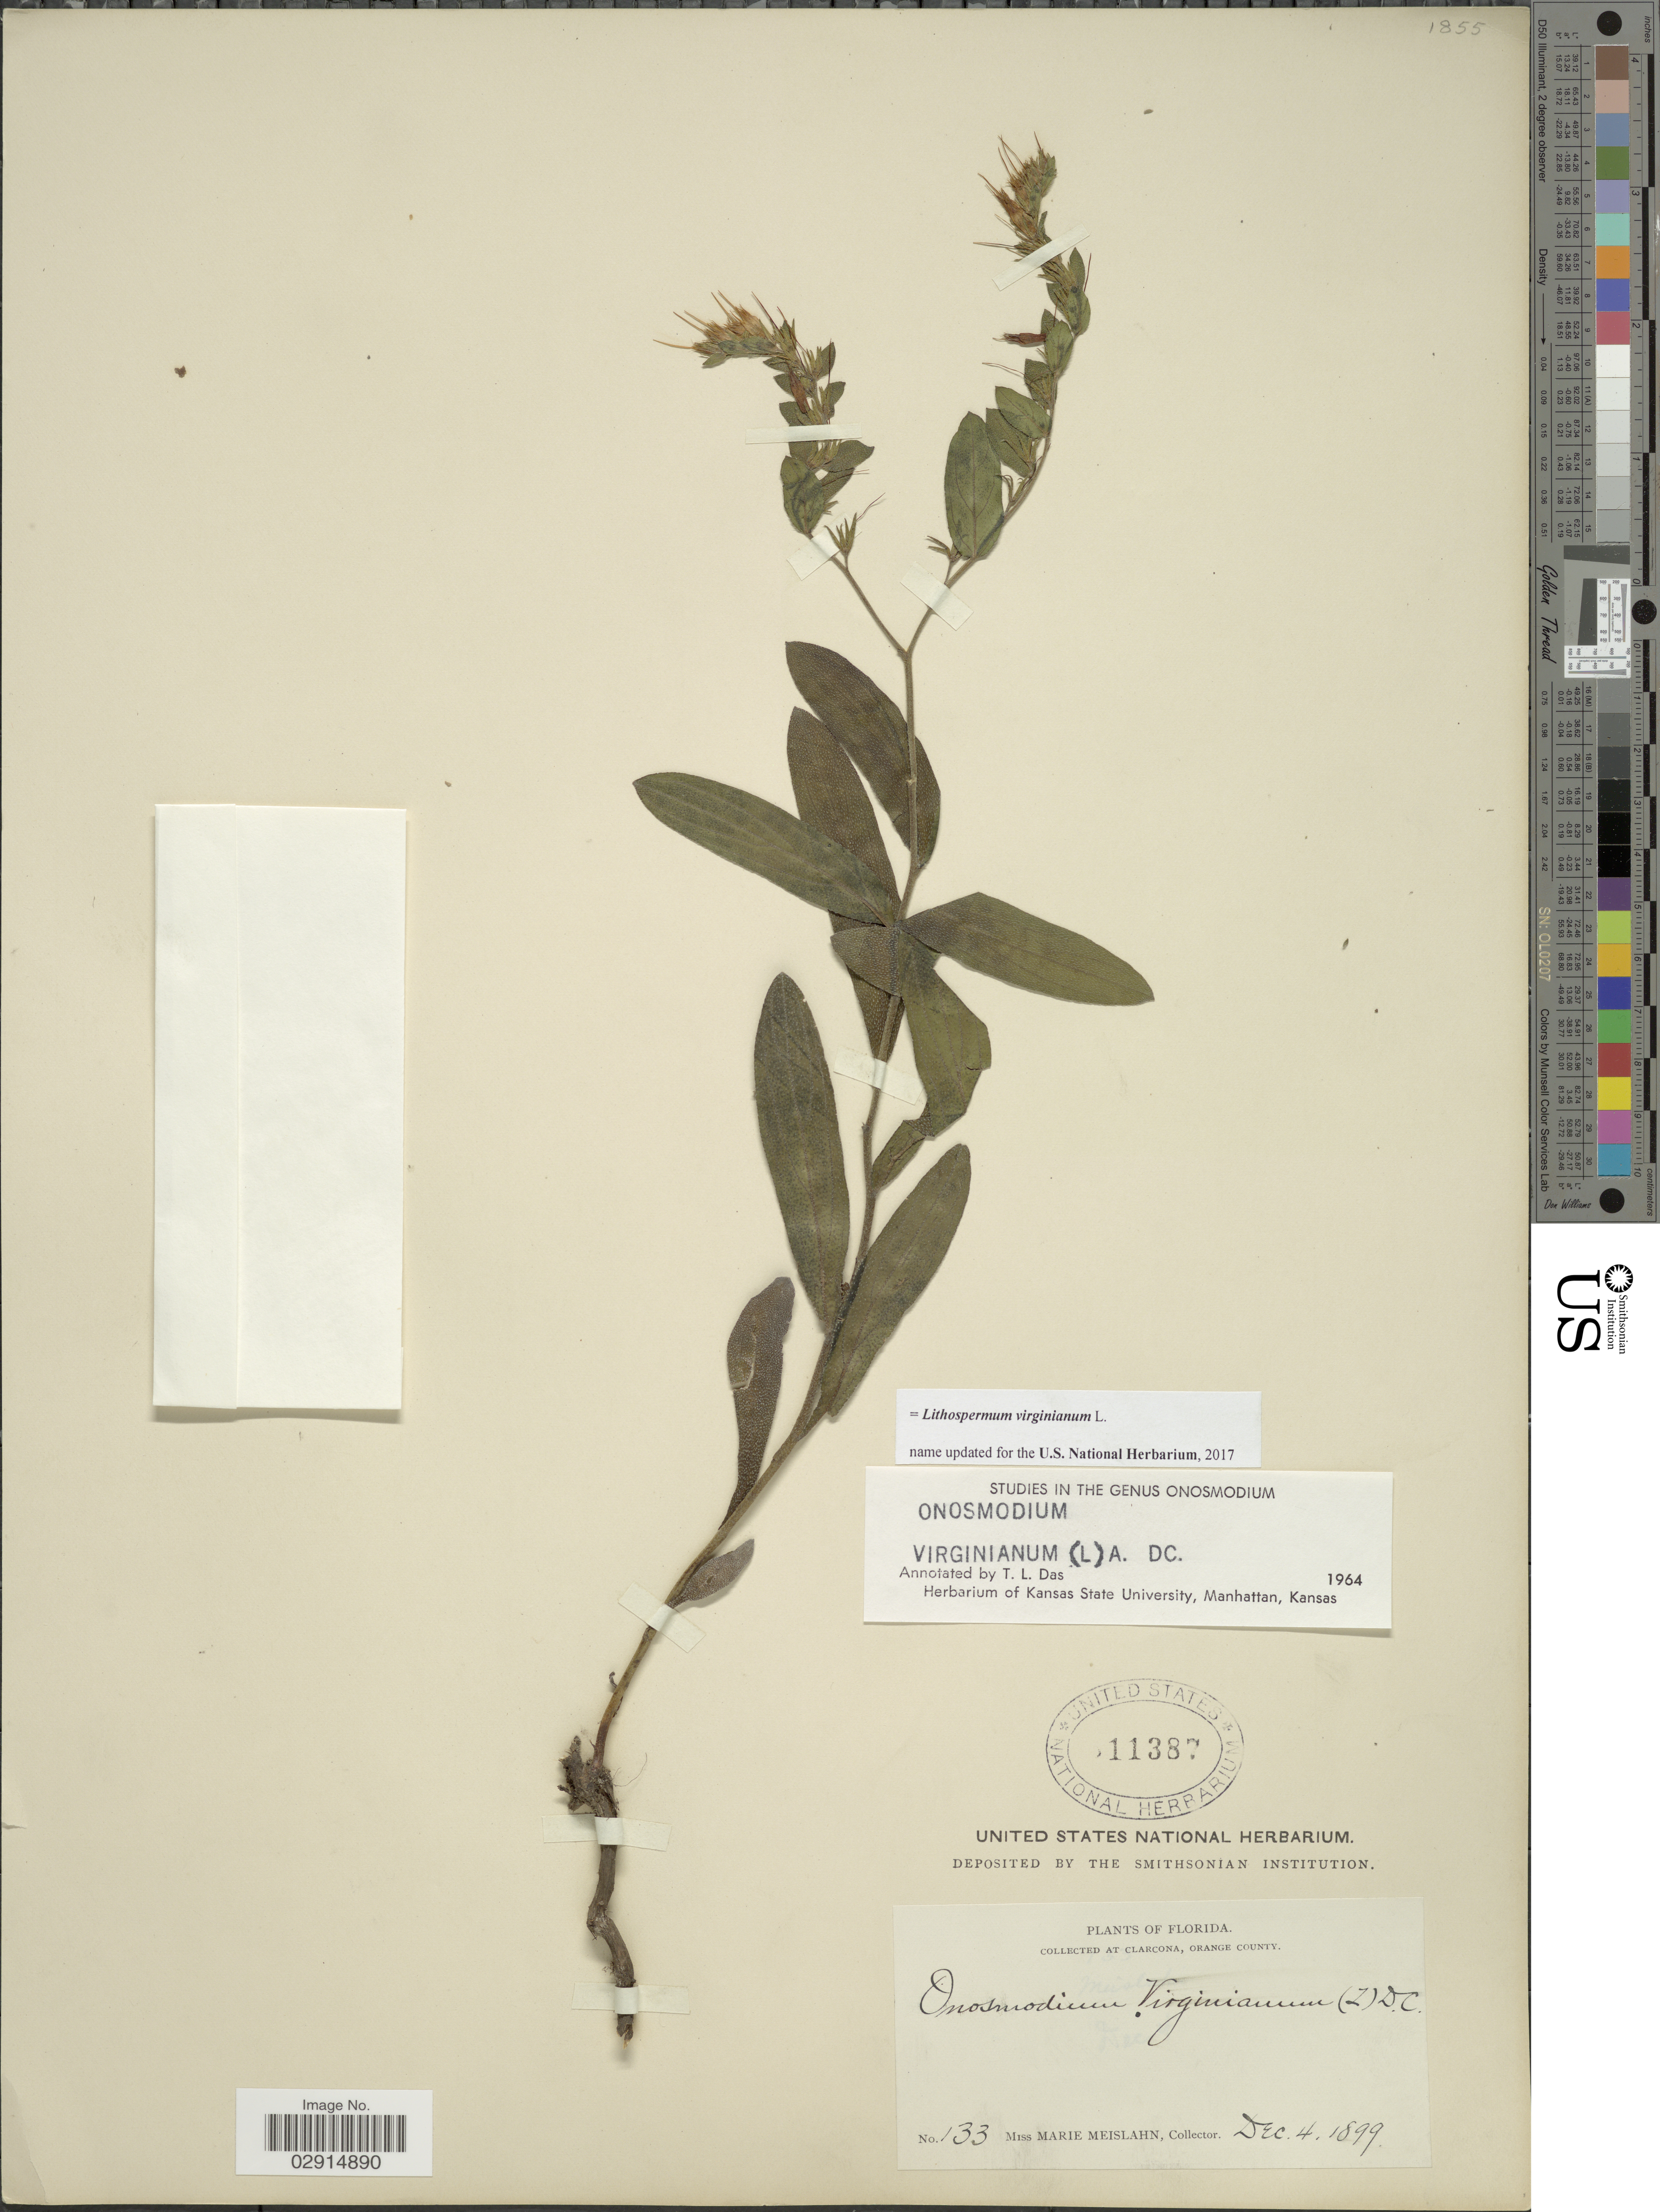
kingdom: Plantae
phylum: Tracheophyta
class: Magnoliopsida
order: Boraginales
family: Boraginaceae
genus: Lithospermum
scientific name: Lithospermum virginianum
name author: L.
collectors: M. Meislahn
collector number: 133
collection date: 1899-12-04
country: United States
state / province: Florida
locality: Clarcona, Orange County. Florida.